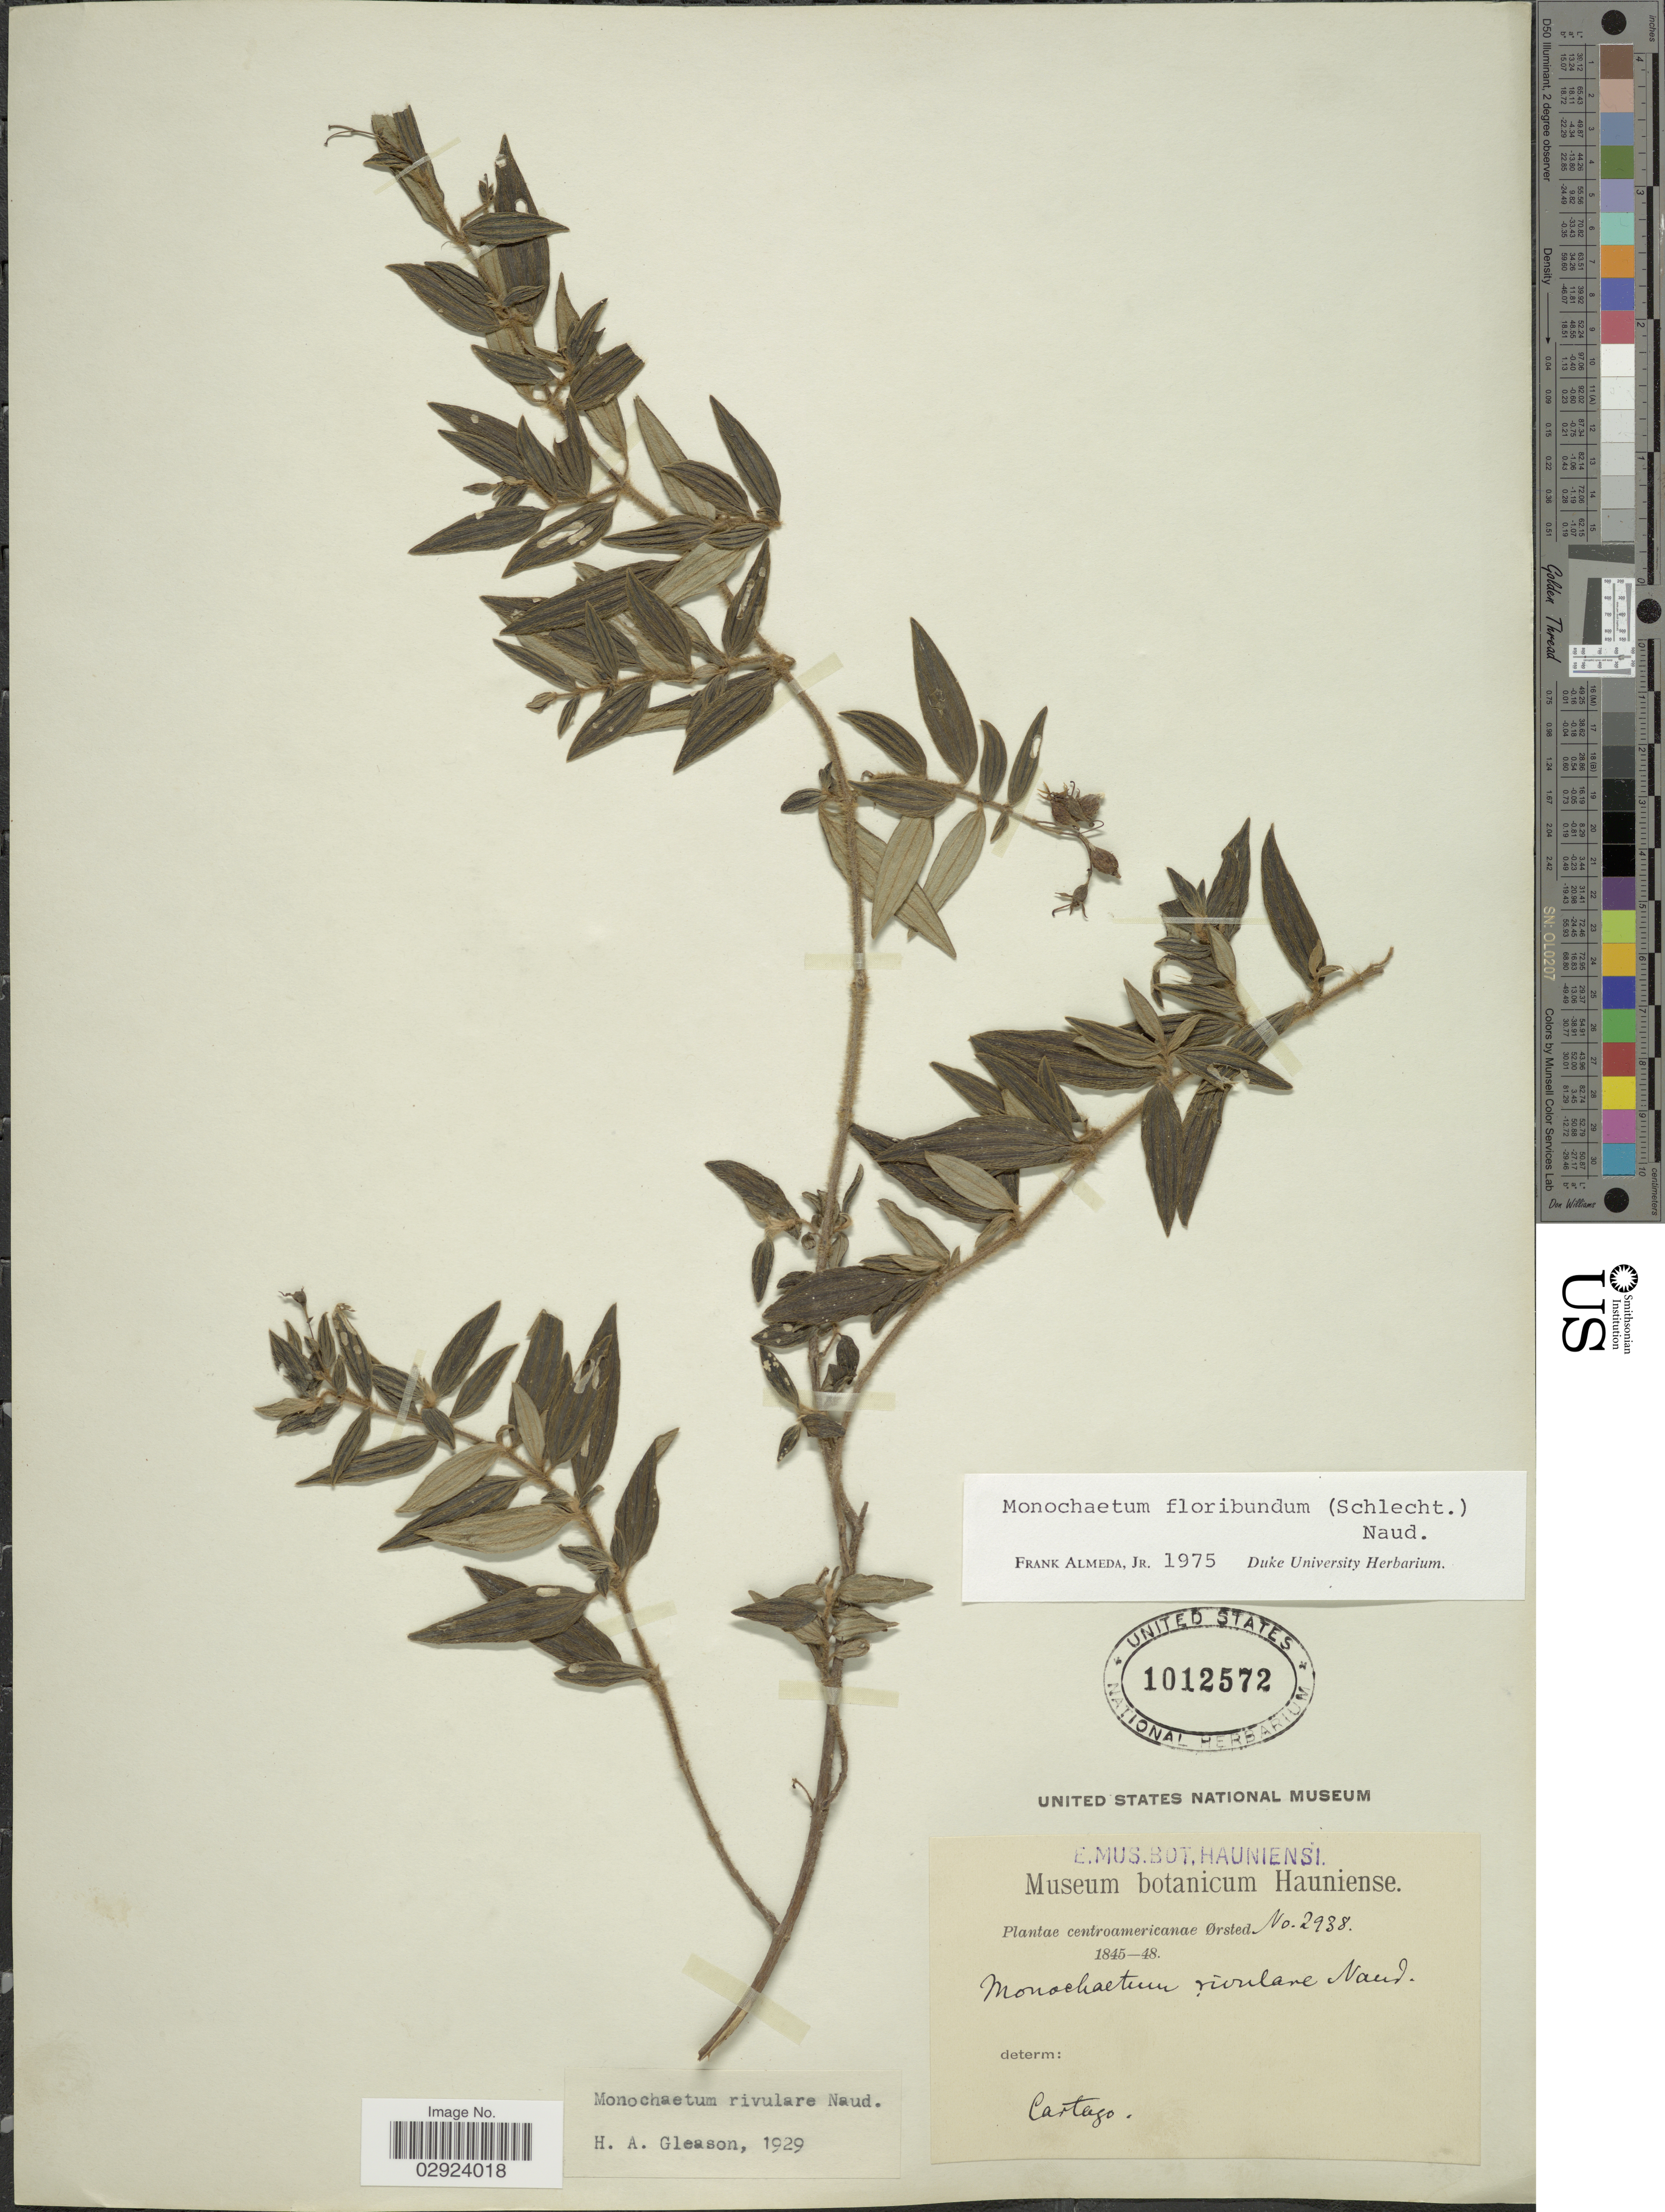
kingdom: Plantae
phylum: Tracheophyta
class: Magnoliopsida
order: Myrtales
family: Melastomataceae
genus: Monochaetum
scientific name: Monochaetum floribundum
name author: (Schltdl.) Naudin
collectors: Ørsted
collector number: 2938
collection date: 1845/1848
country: Costa Rica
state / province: Cartago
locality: Cartago.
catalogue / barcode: US 1012572